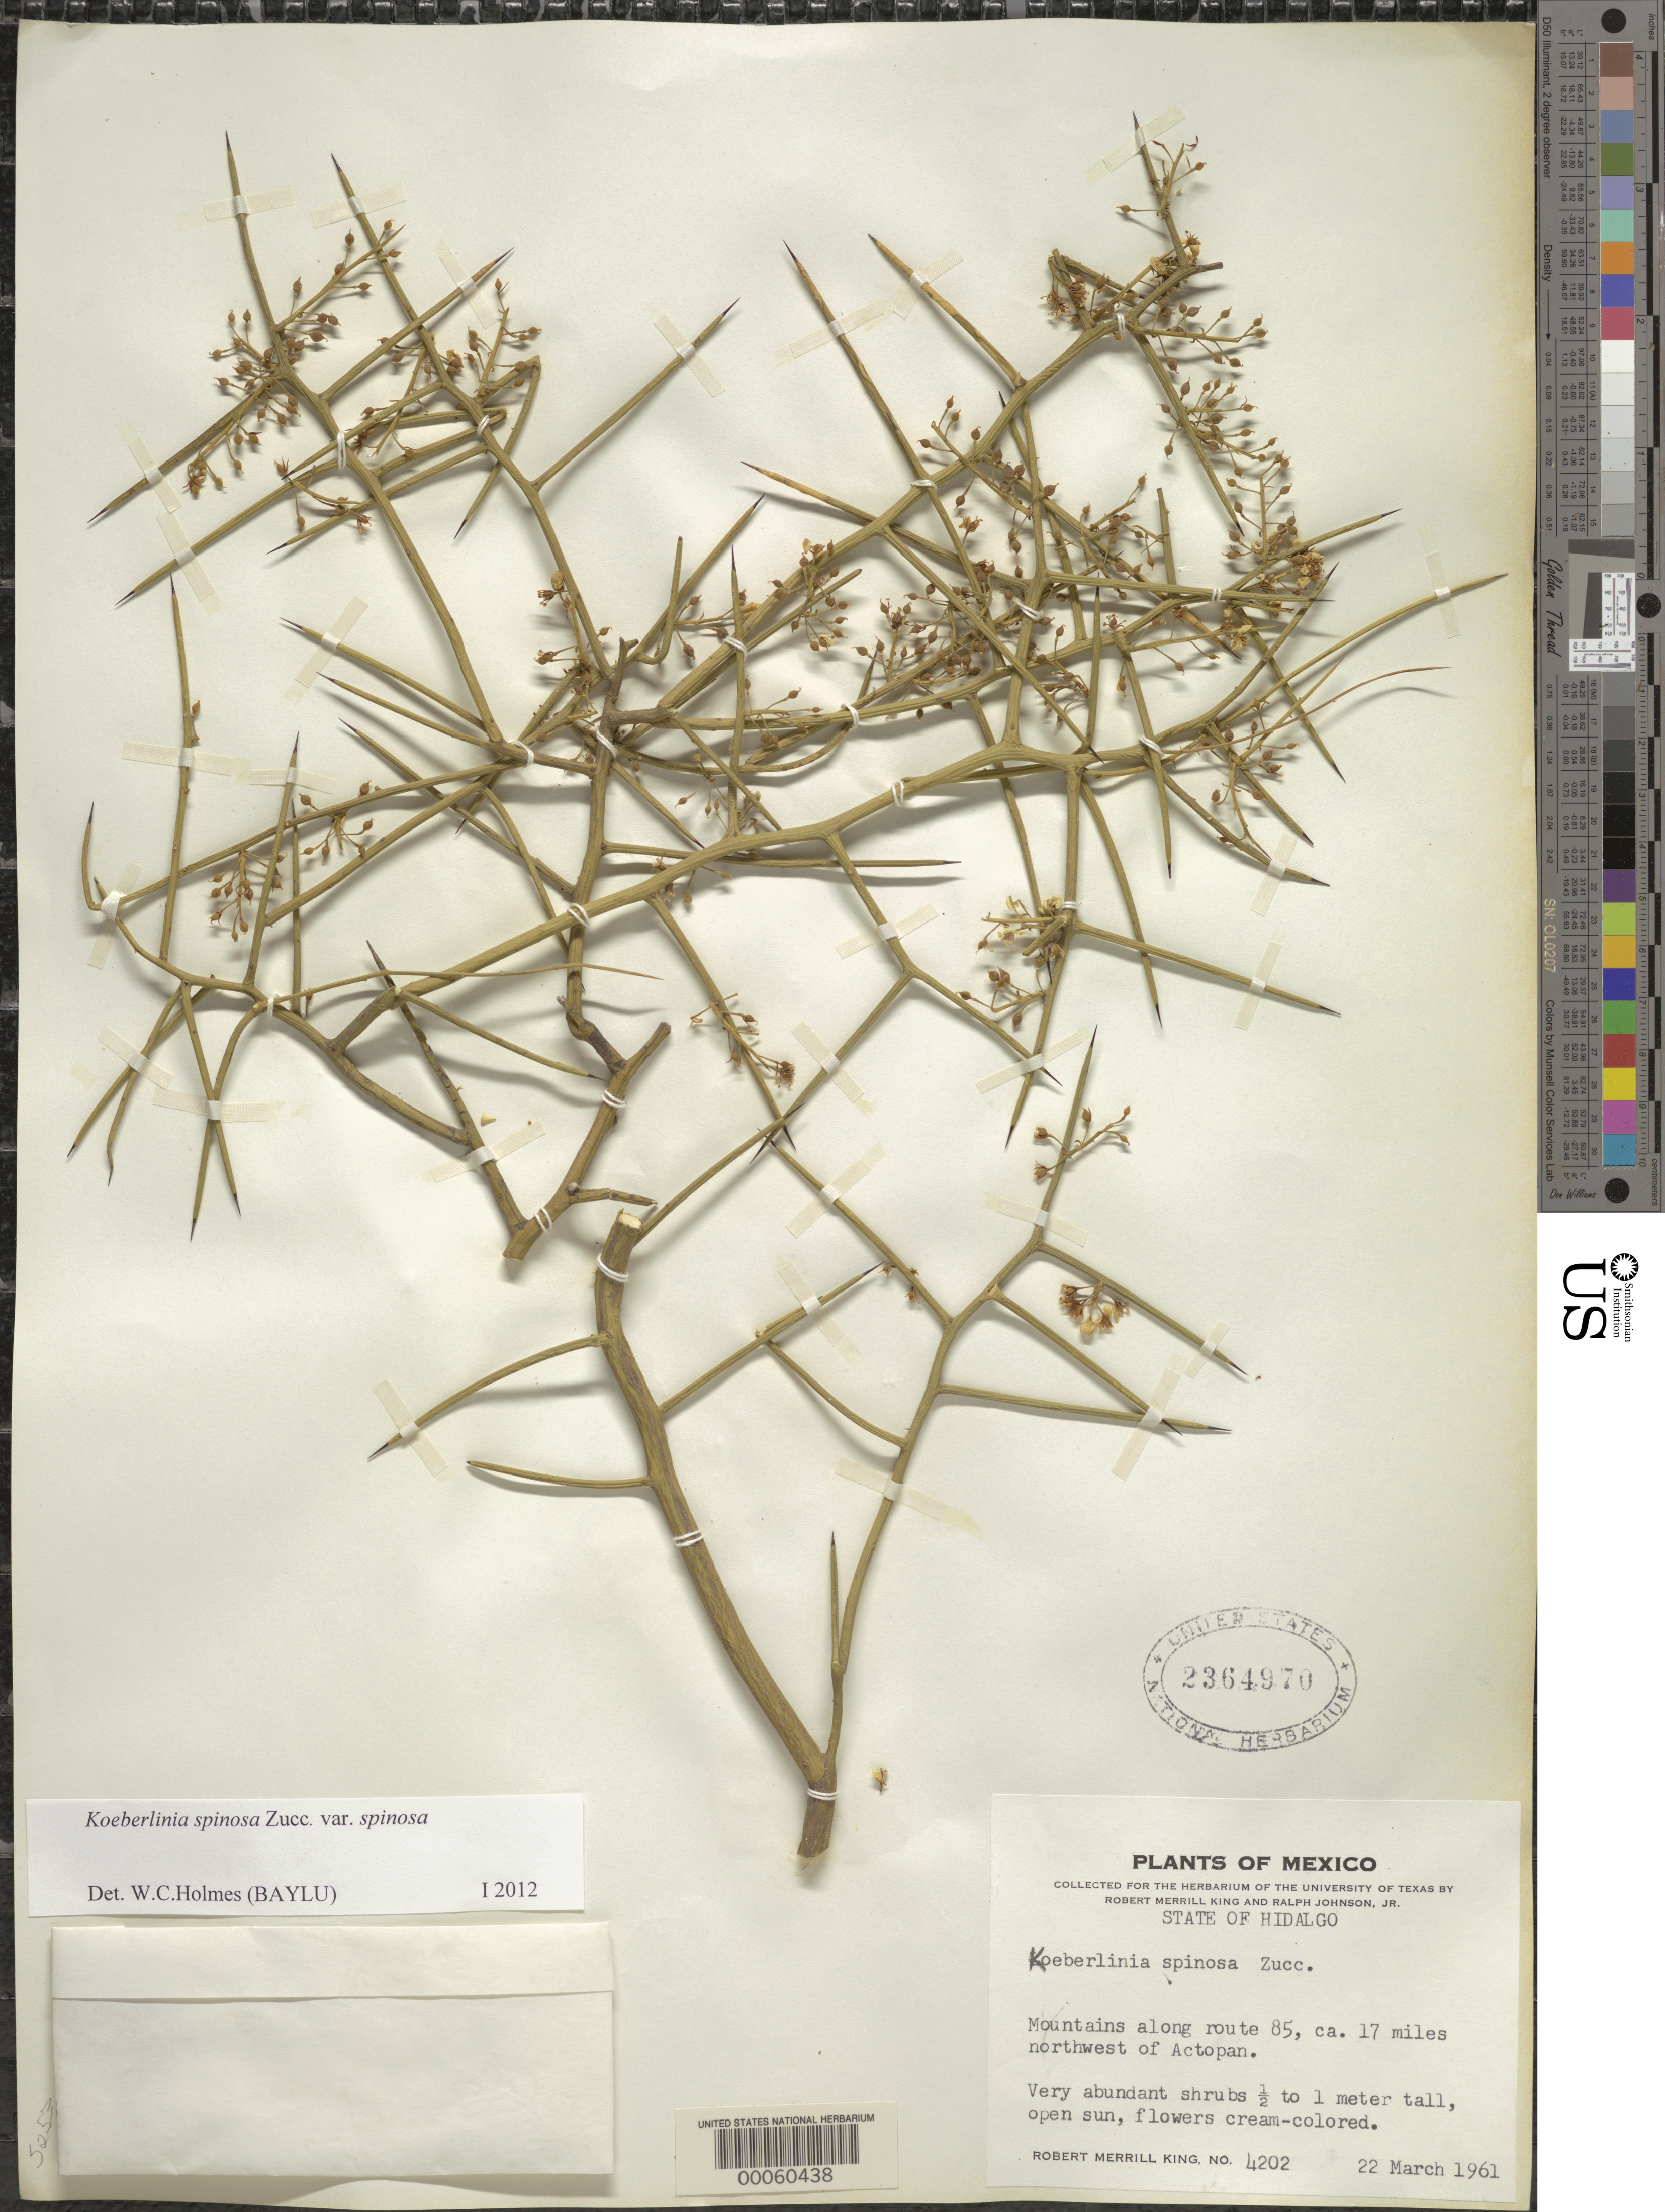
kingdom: Plantae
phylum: Tracheophyta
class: Magnoliopsida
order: Brassicales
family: Koeberliniaceae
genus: Koeberlinia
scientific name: Koeberlinia spinosa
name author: Zucc.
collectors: R. M. King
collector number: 4202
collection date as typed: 22 Mar 1961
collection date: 1961-03-22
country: Mexico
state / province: Hidalgo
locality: Mountains along route 85, ca. 17 miles NW of Actopan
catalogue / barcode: US 2364970